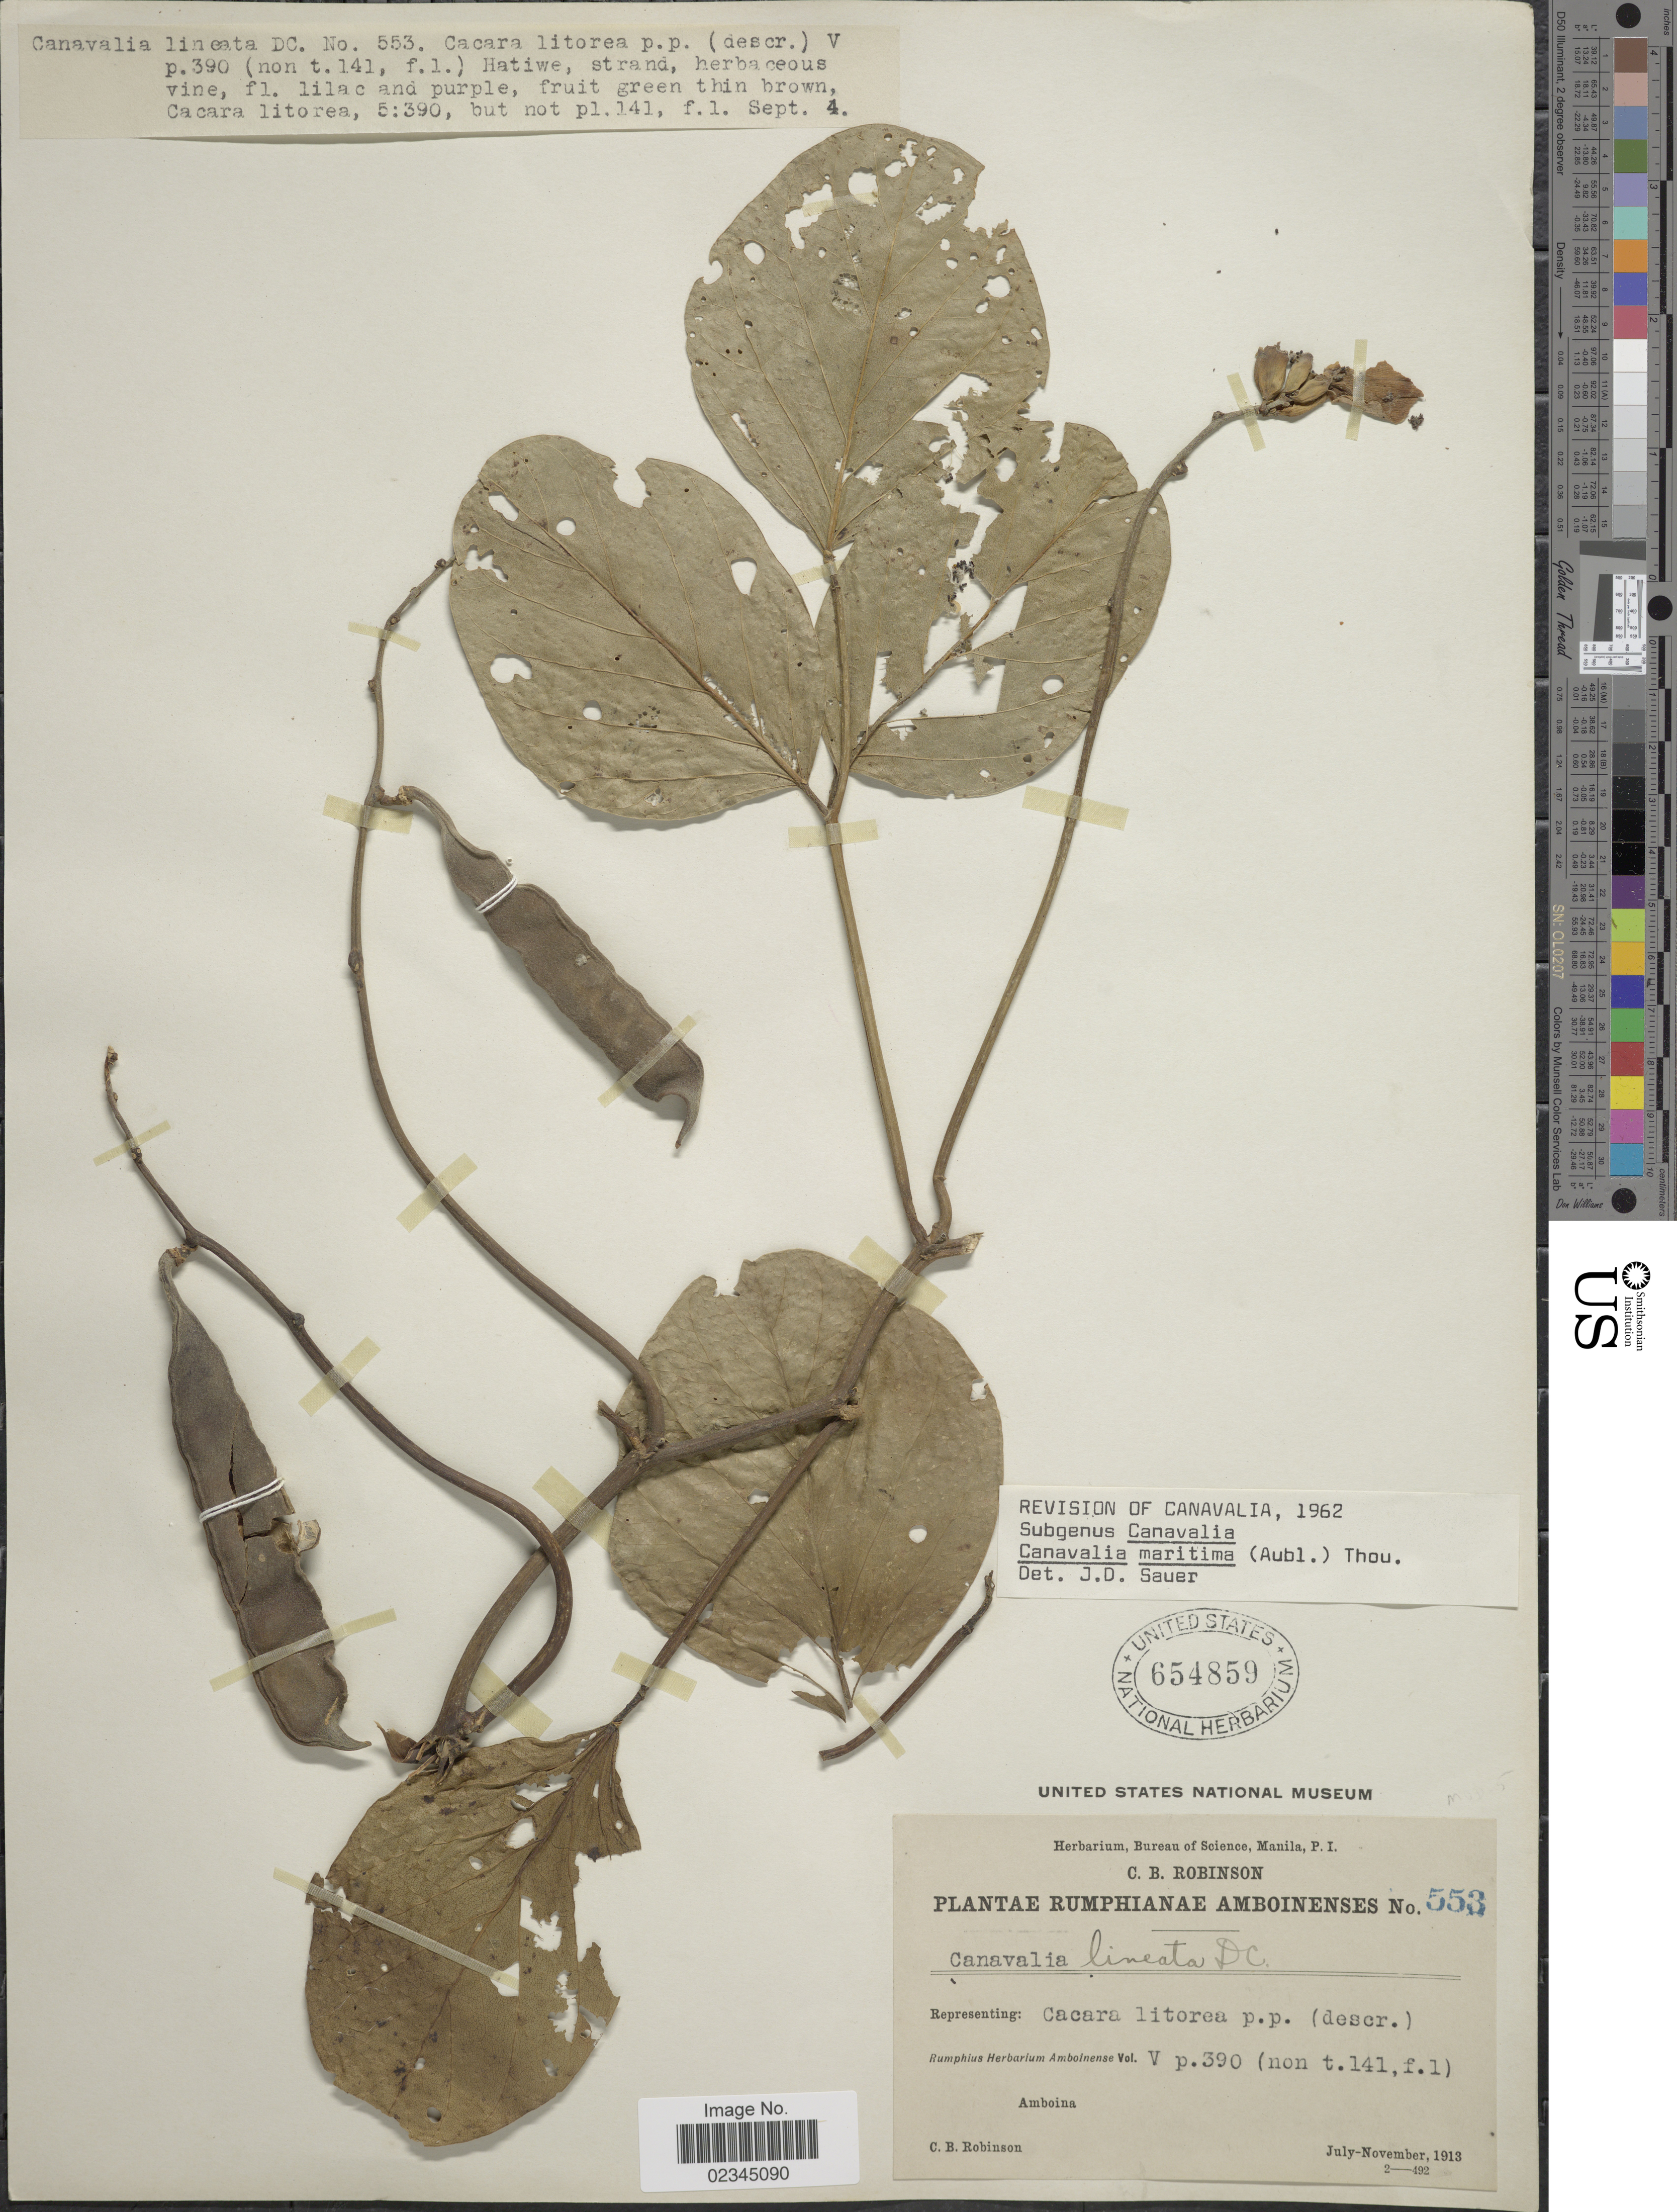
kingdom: Plantae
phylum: Tracheophyta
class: Magnoliopsida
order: Fabales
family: Fabaceae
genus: Canavalia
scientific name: Canavalia rosea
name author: (Sw.) DC.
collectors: C. Robinson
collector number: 553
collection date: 1913-07/1913-11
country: Indonesia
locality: Amboina.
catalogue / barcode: US 654859